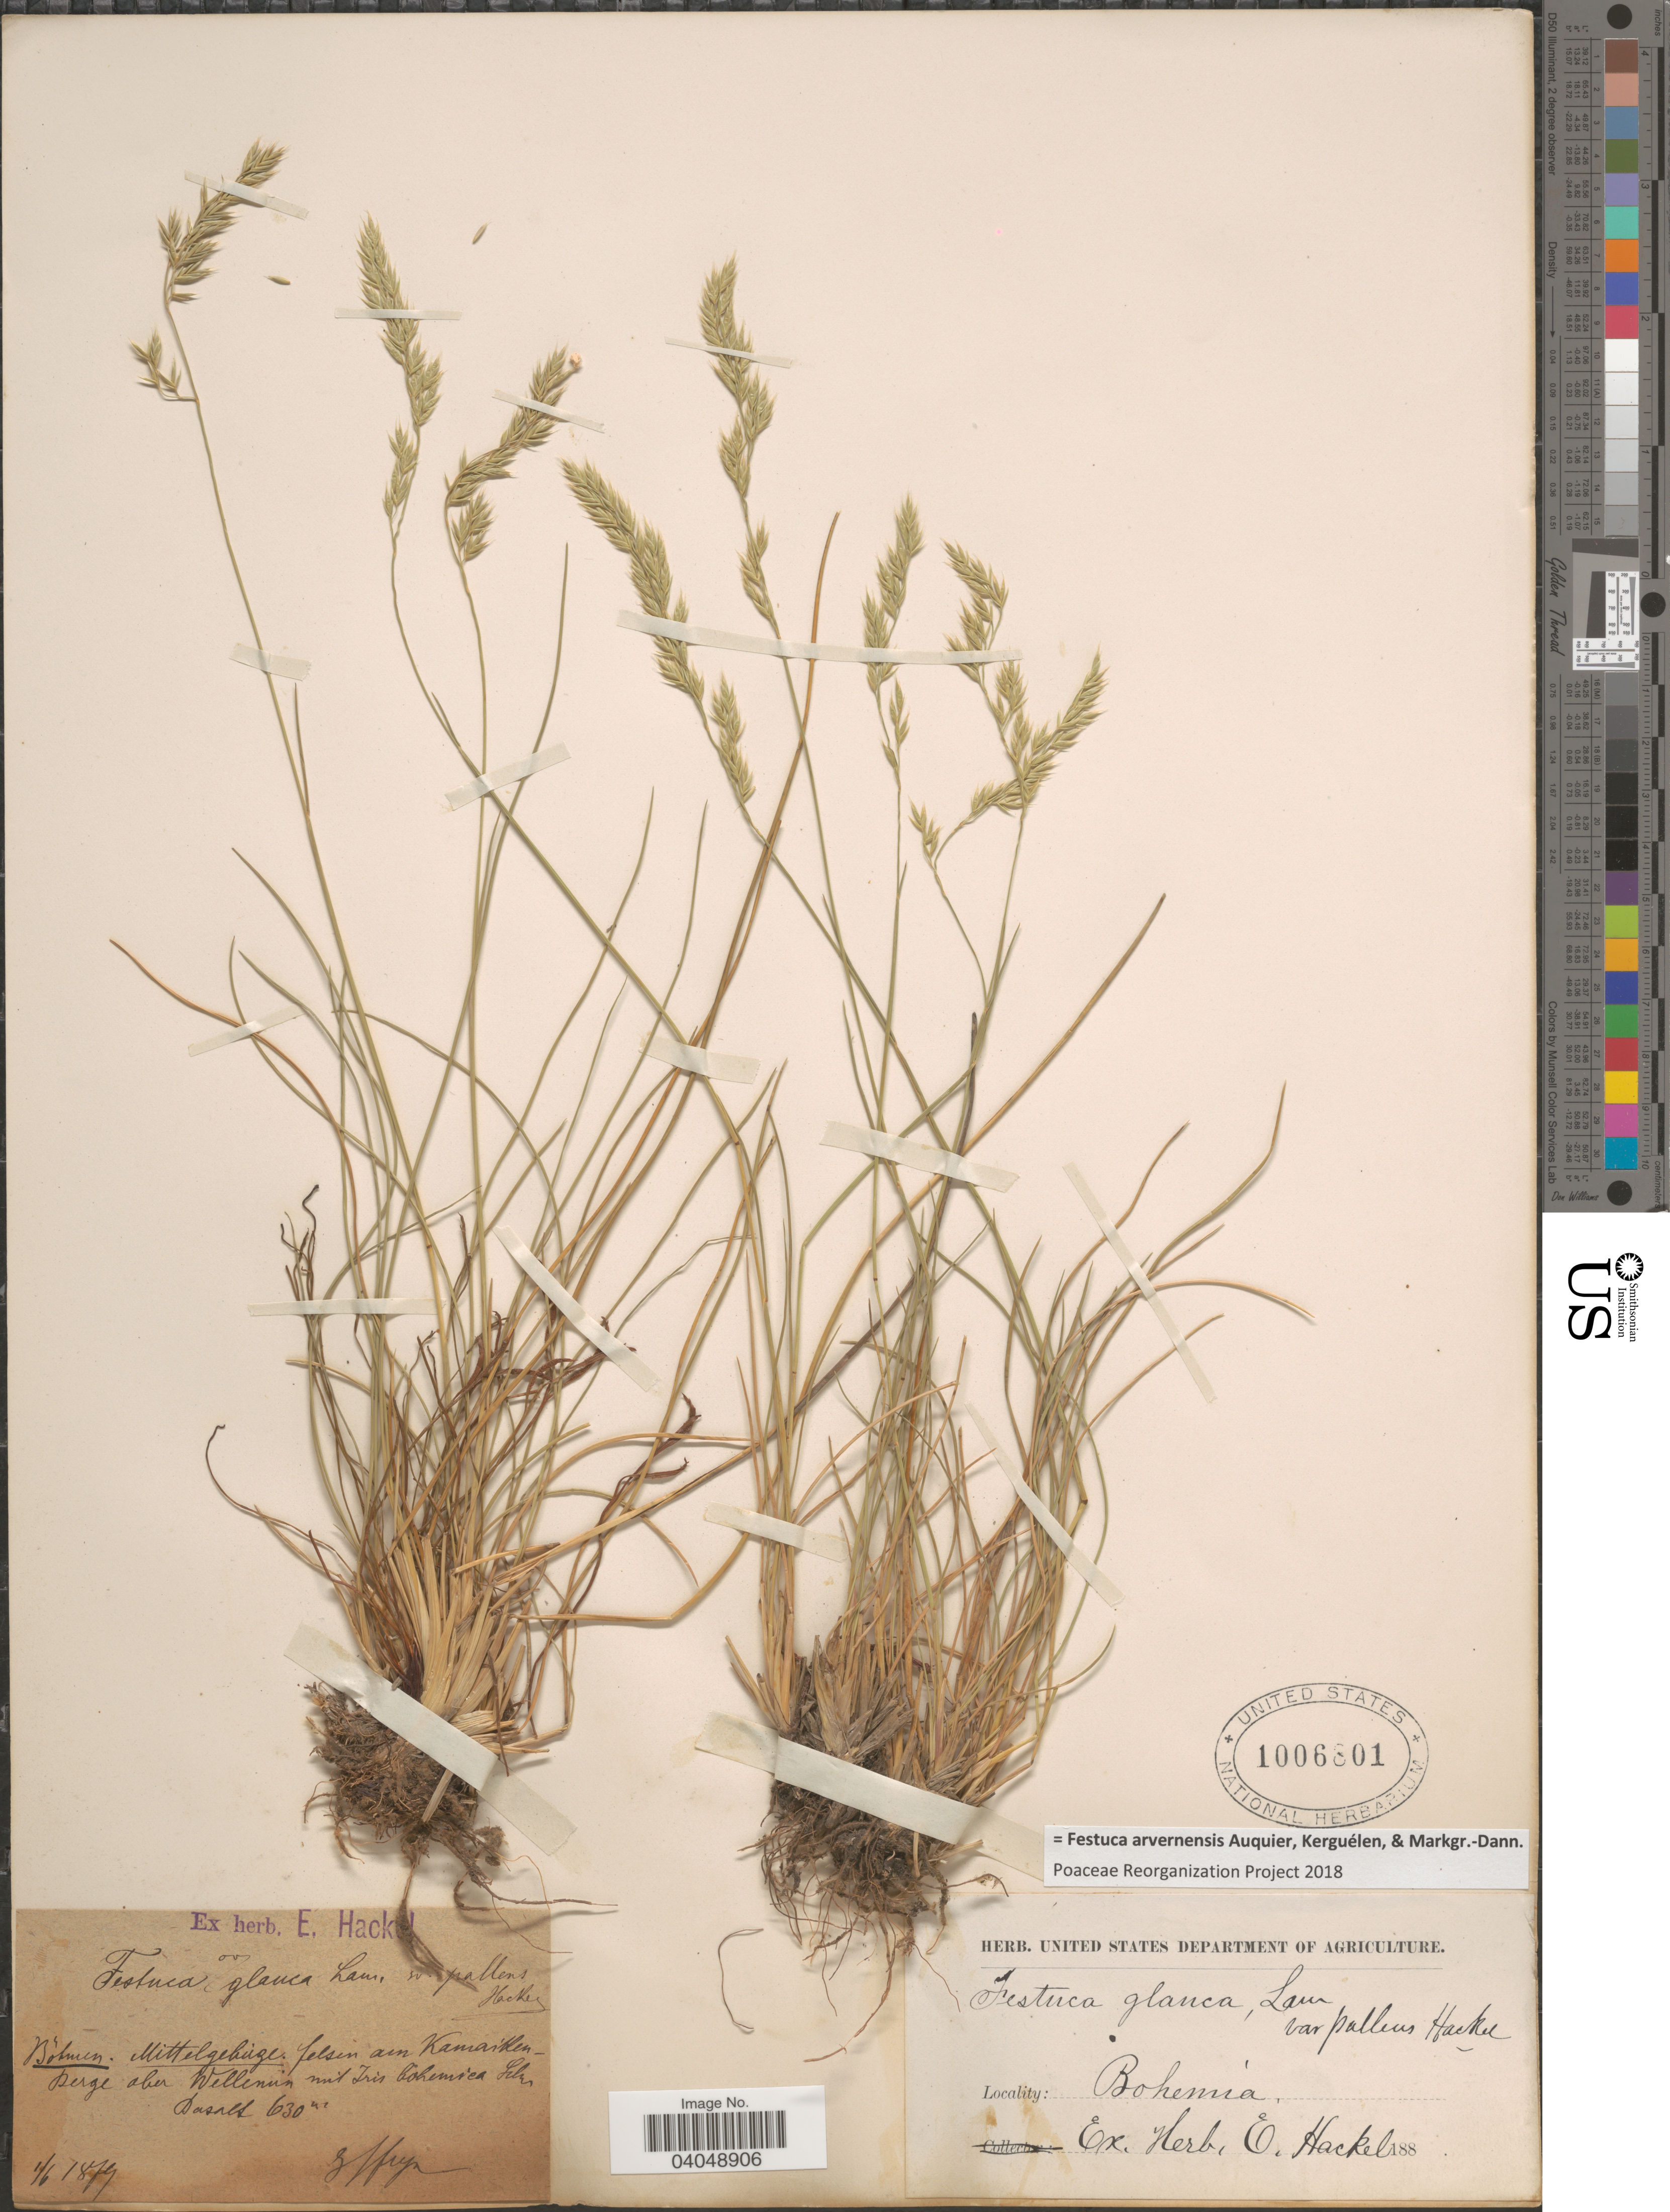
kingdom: Plantae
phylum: Tracheophyta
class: Liliopsida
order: Poales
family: Poaceae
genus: Festuca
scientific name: Festuca arvernensis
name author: Auquier et al.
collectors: J. Freyn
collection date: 1879-06-01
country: Czechia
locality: Bohemia. Mittelgebüze felsen am Karmaiken Berge ober Wellemin mit Tris Bohemia.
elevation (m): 630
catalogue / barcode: US 1006801